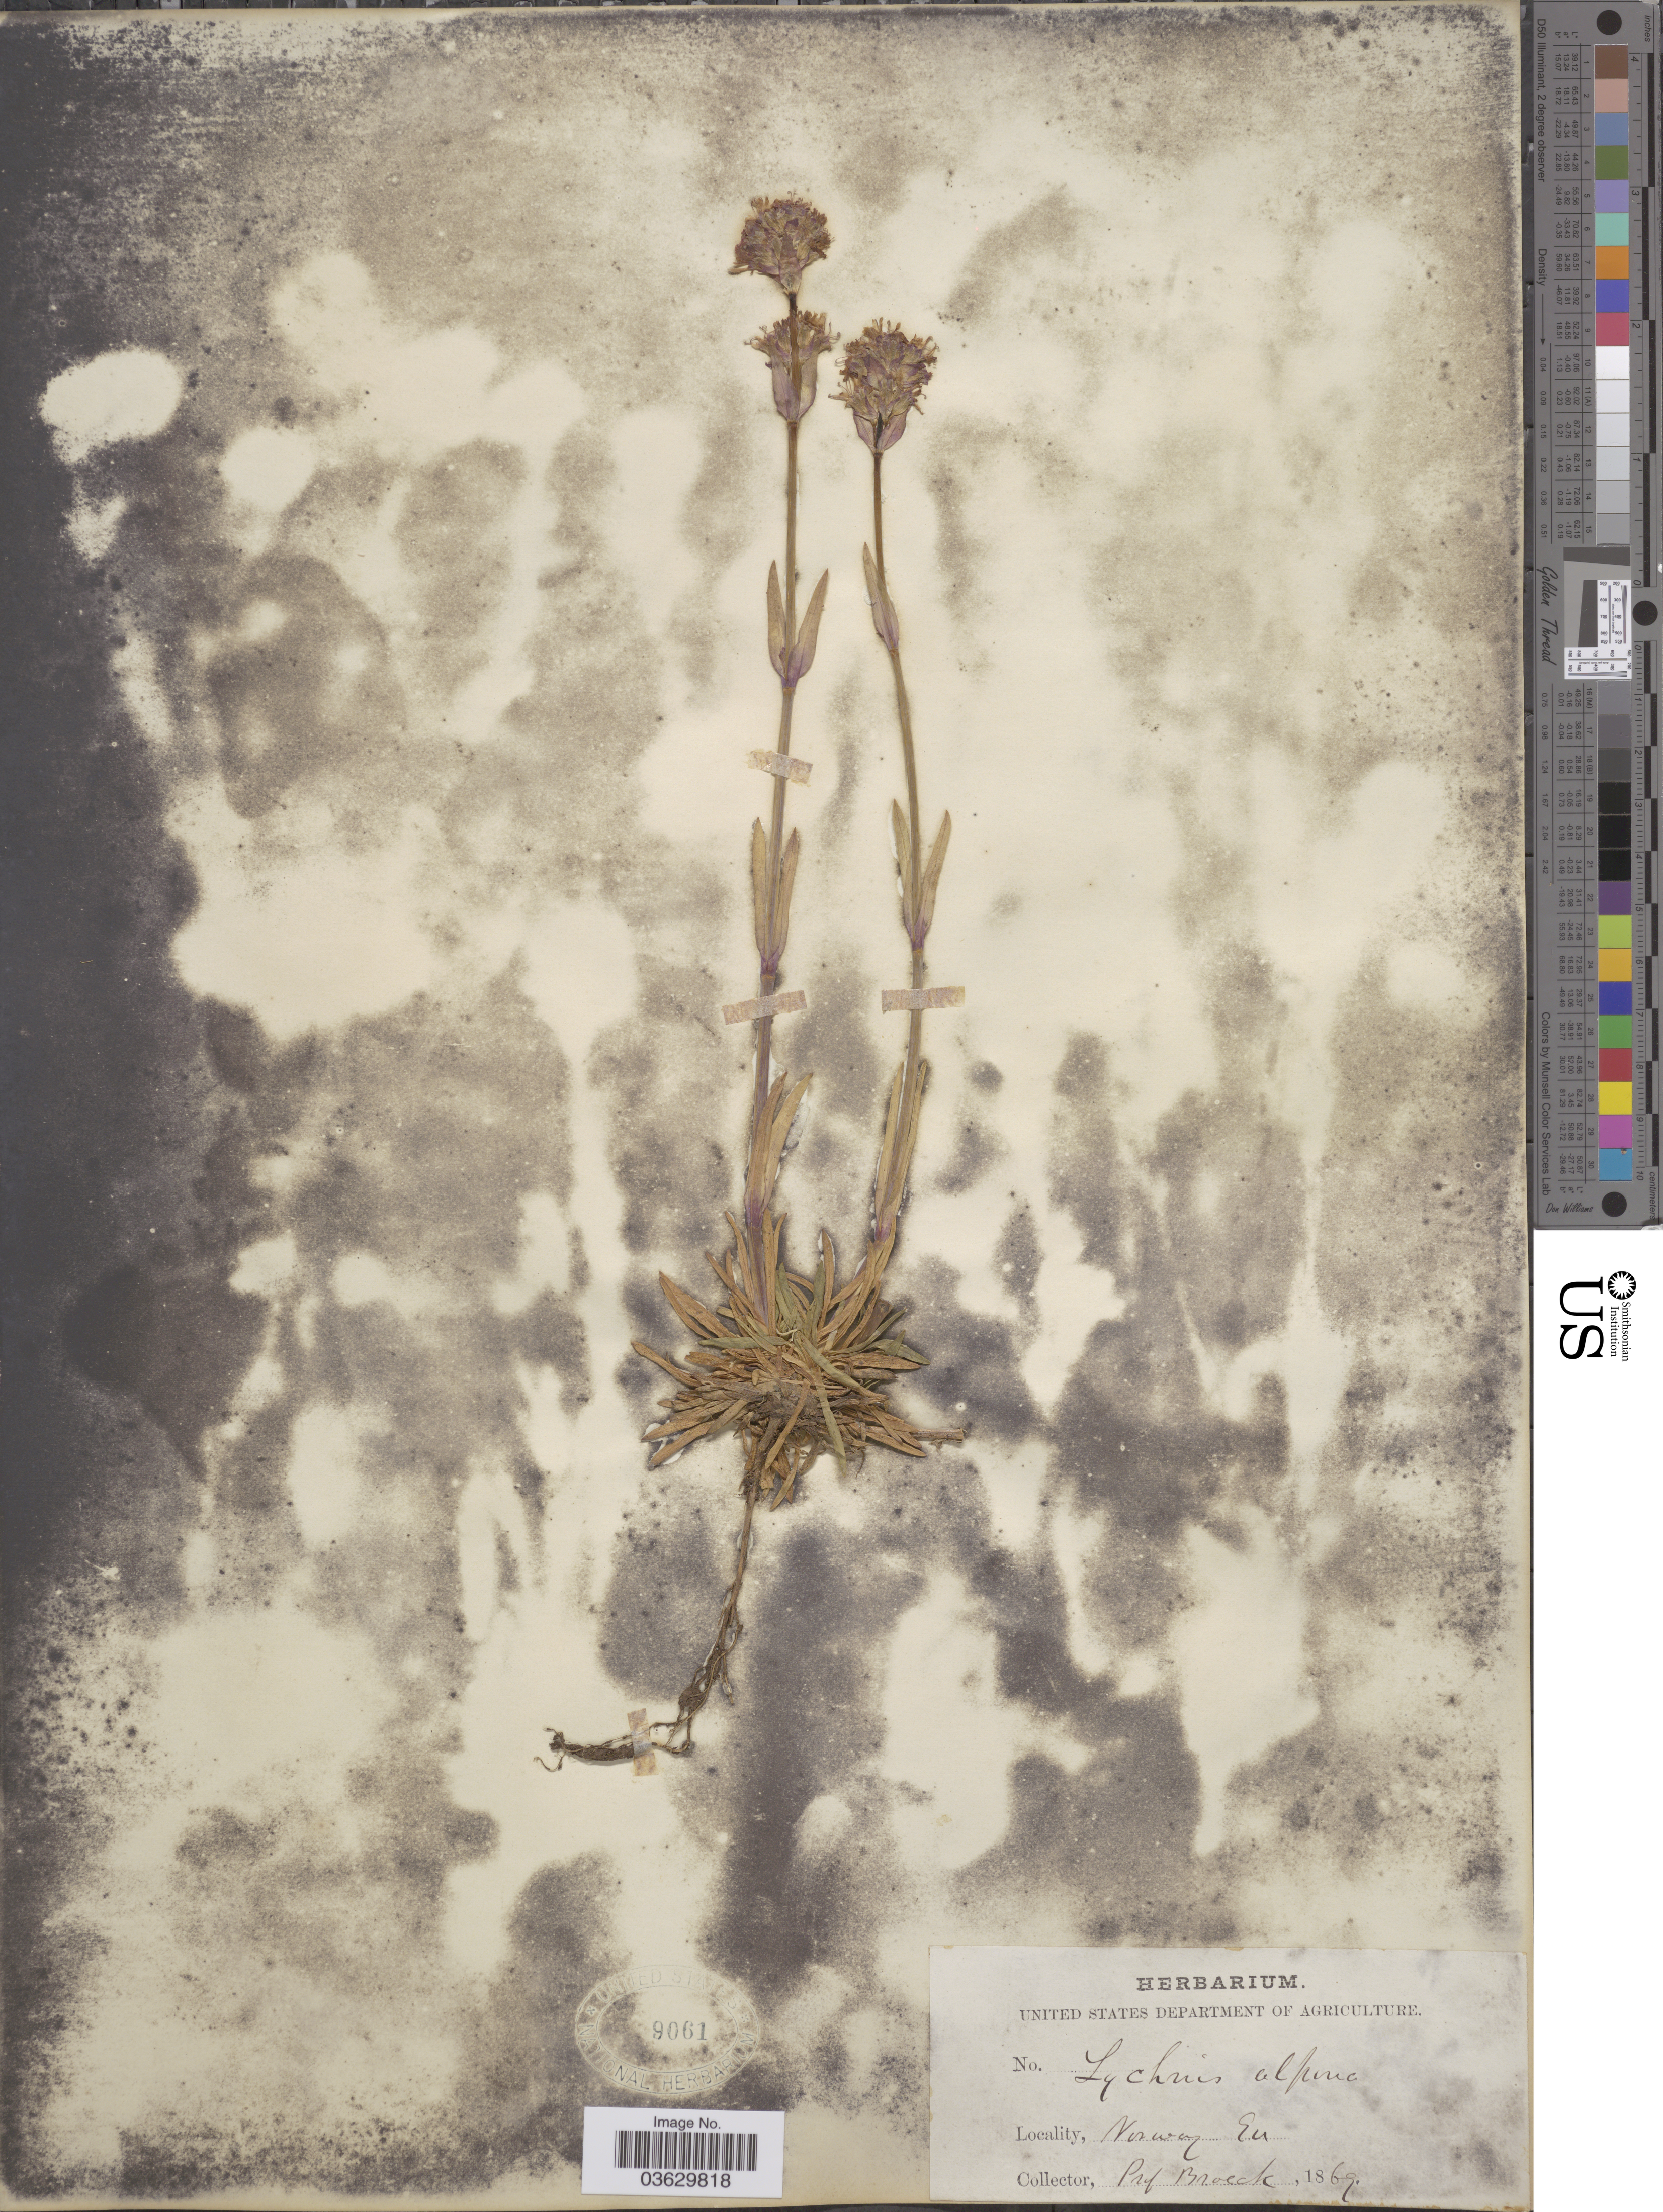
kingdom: Plantae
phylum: Tracheophyta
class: Magnoliopsida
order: Caryophyllales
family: Caryophyllaceae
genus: Viscaria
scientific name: Viscaria alpina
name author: (L.) G. Don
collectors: Boeck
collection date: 1869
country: Norway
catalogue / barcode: US 9061